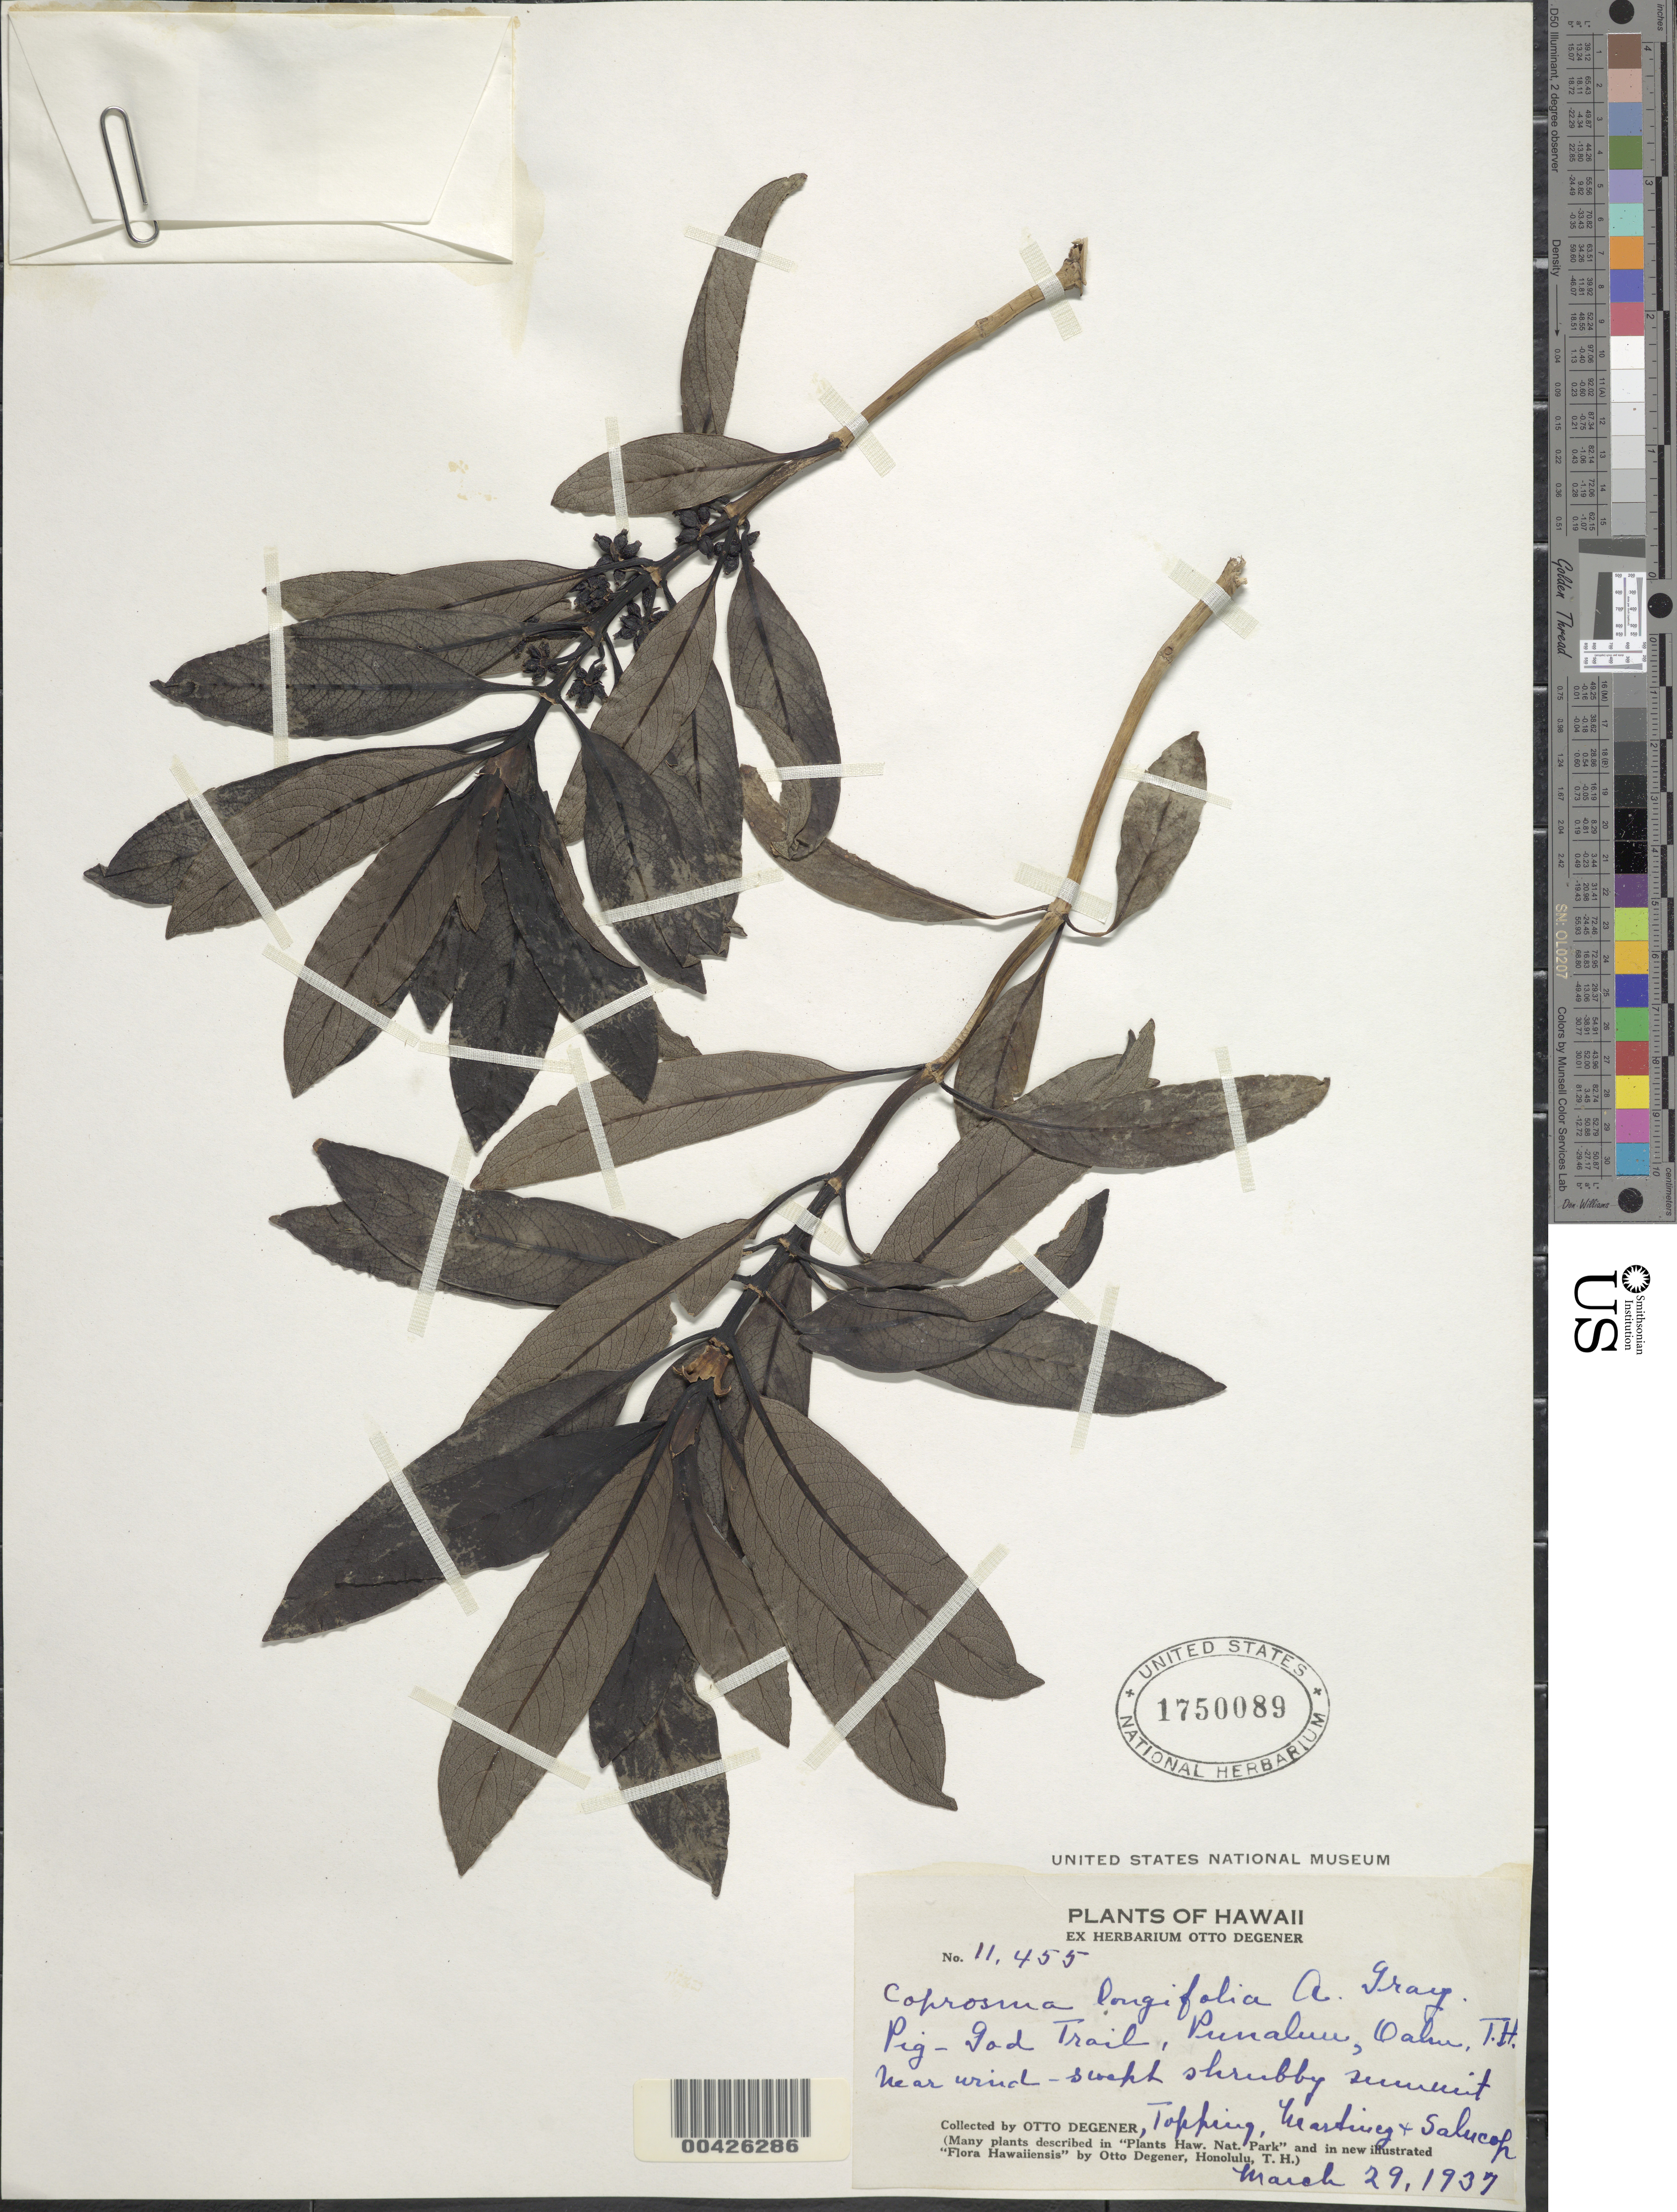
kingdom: Plantae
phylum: Tracheophyta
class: Magnoliopsida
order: Gentianales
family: Rubiaceae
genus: Coprosma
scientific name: Coprosma longifolia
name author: A. Gray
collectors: O. Degener, D. L. Topping, -- Martinez & -- Salucop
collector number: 11455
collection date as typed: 29 Mar 1937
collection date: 1937-03-29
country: United States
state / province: Hawaii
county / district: Honolulu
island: Oahu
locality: Pig-God Trail, Punaluu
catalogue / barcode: US 1750089